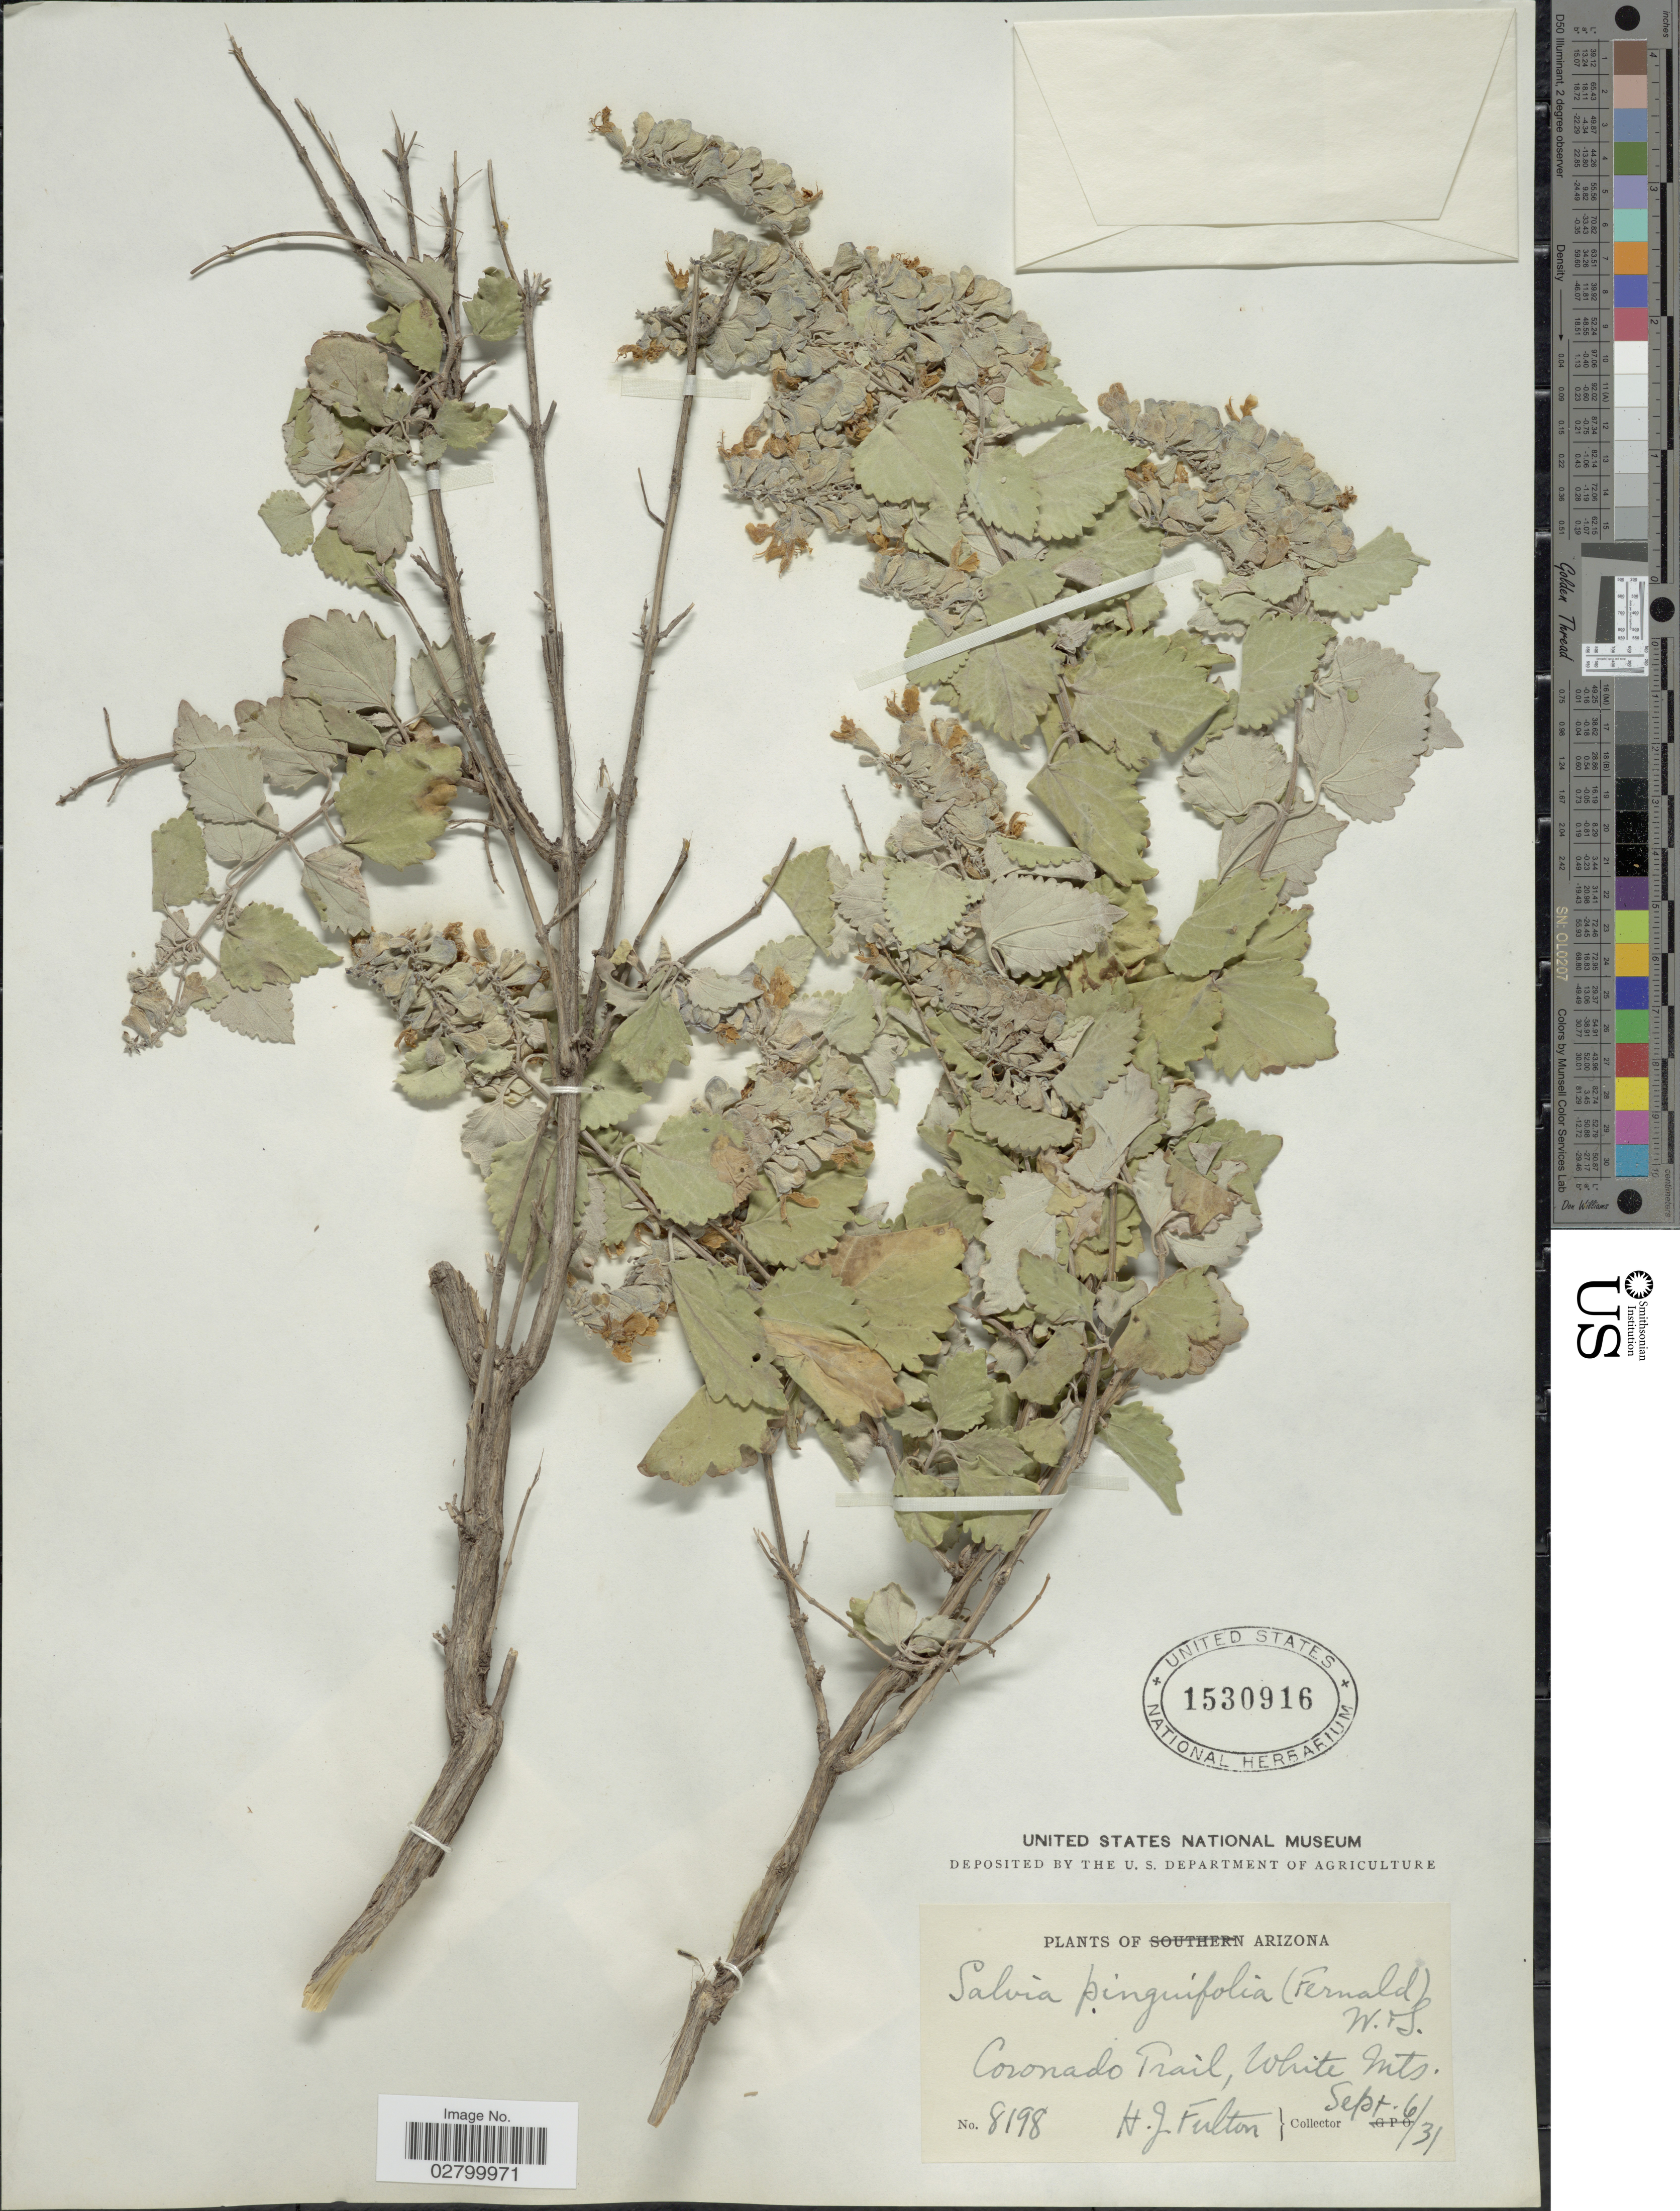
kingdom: Plantae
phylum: Tracheophyta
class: Magnoliopsida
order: Lamiales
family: Lamiaceae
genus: Salvia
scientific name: Salvia pinguifolia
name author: (Fernald) Wooton & Standl.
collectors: H. Fulton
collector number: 8198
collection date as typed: Transcribed d/m/y: 6/9/31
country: United States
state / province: Arizona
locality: Coronado Trail, White Mts.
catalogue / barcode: US 1530916